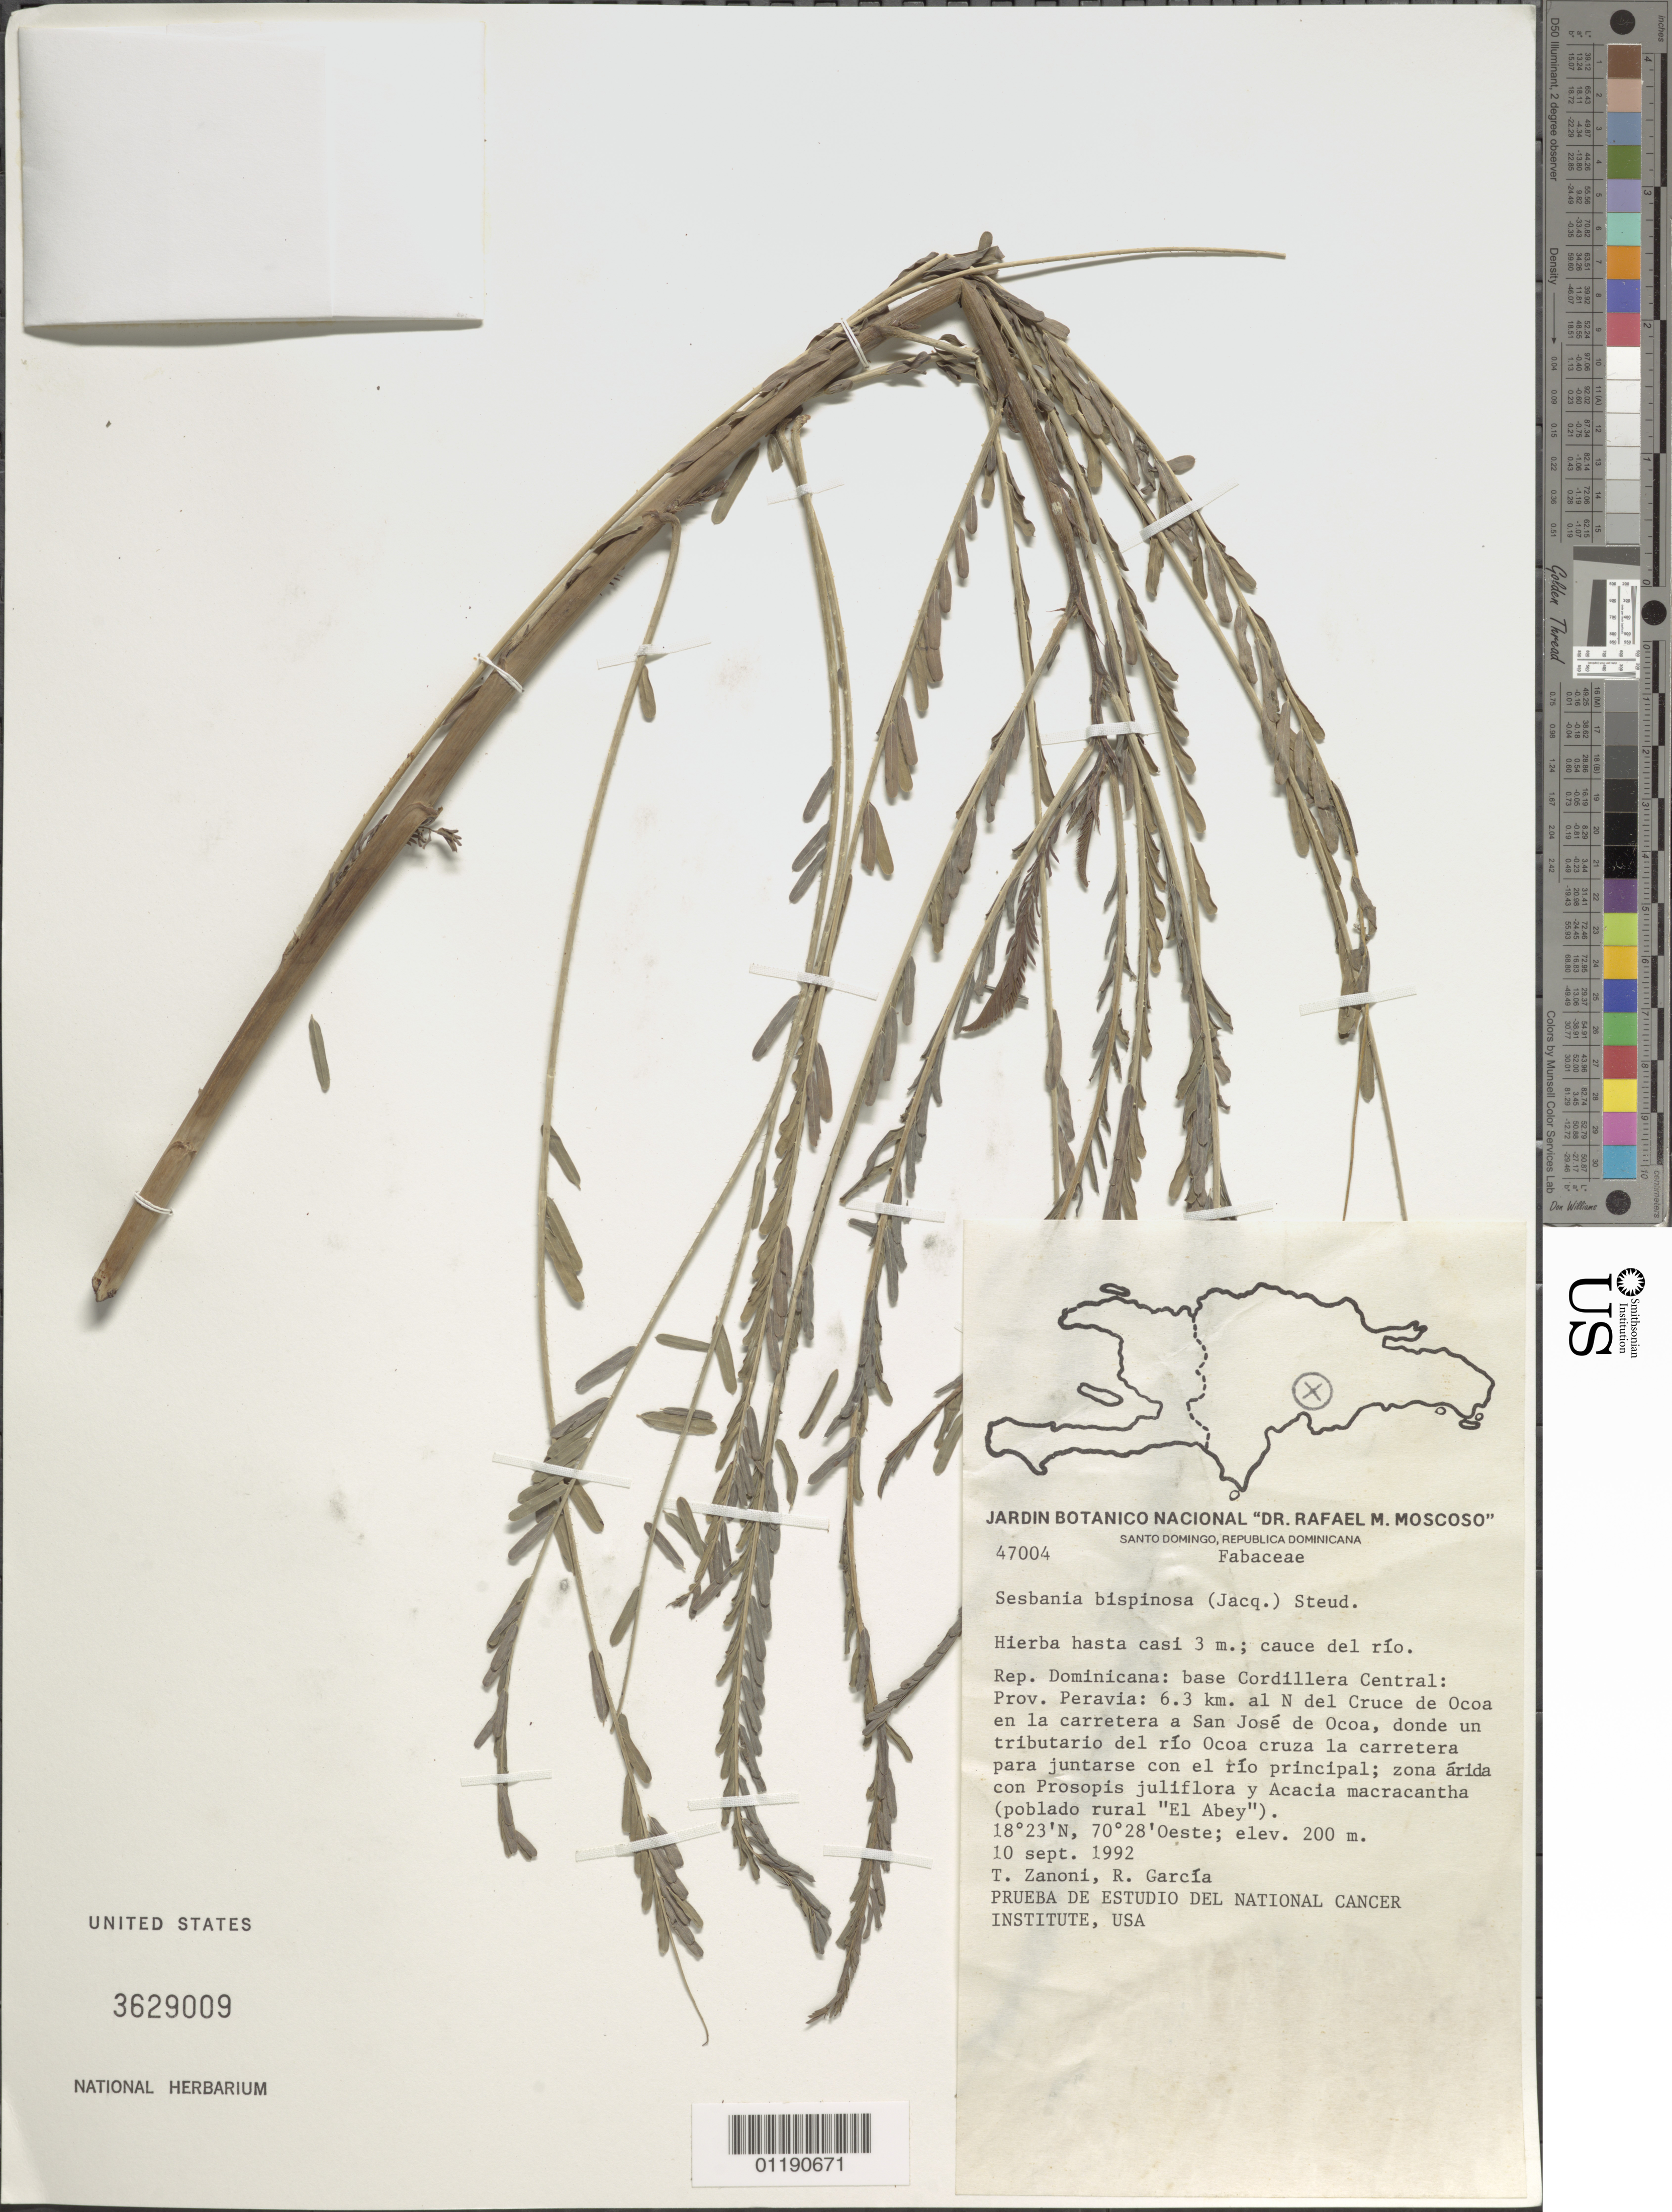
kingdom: Plantae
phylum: Tracheophyta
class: Magnoliopsida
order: Fabales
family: Fabaceae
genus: Sesbania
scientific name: Sesbania bispinosa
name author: (Jacq.) Steud.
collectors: T. A. Zanoni & R. G. García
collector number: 47004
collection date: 1992-09-10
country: Dominican Republic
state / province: Peravia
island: Hispaniola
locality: Base of Cordillera Central. To the N of del Cruce de Ocoa on the road to San José de Ocoa, To the N of the Cruce de Ocoa on the road to San José de Ocoa, where the tributary of the Ocoa river where the tributary crosses the road in order to join the principal river.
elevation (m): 200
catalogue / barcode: US 3629009